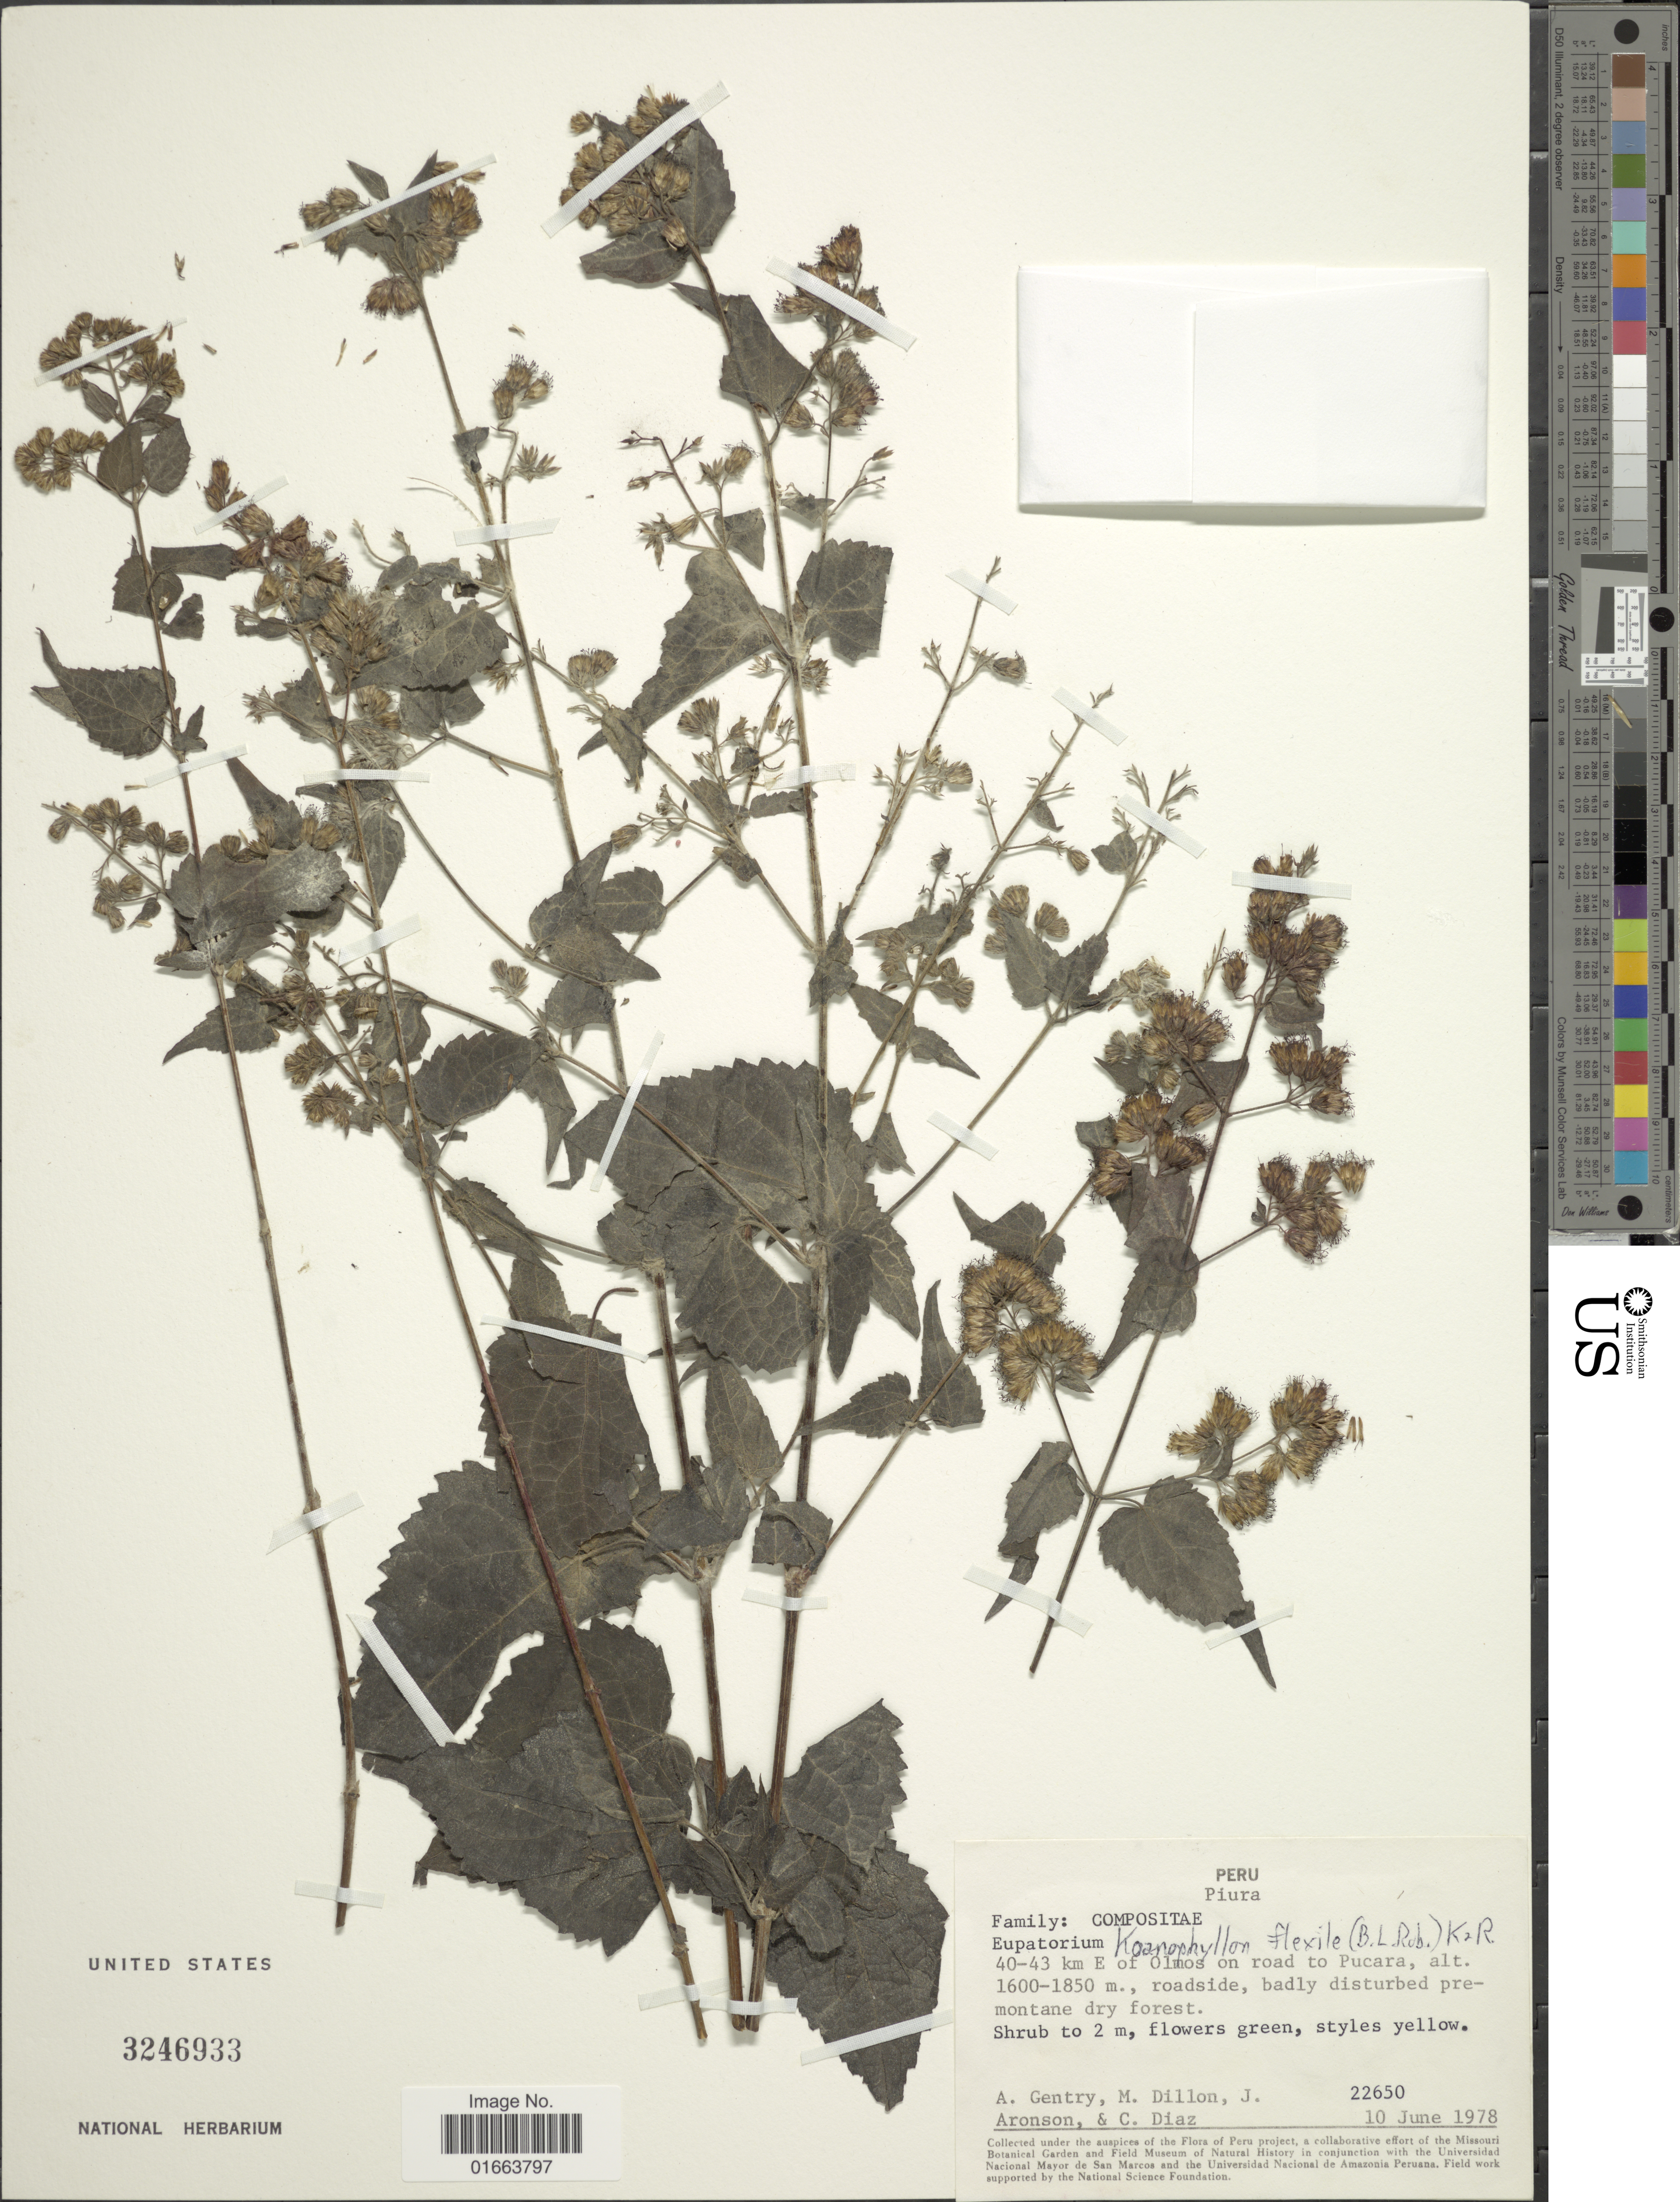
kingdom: Plantae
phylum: Tracheophyta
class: Magnoliopsida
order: Asterales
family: Asteraceae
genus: Koanophyllon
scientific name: Koanophyllon flexilis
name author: (B.L. Rob.) R.M. King & H. Rob.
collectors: A. H. Gentry, M. O. Dillon, J. Aronson & C. Díaz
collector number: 22650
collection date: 1978-06-10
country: Peru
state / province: Piura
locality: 40-43 km E of Olmos on road to Pucara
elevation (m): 1600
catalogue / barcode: US 3246933